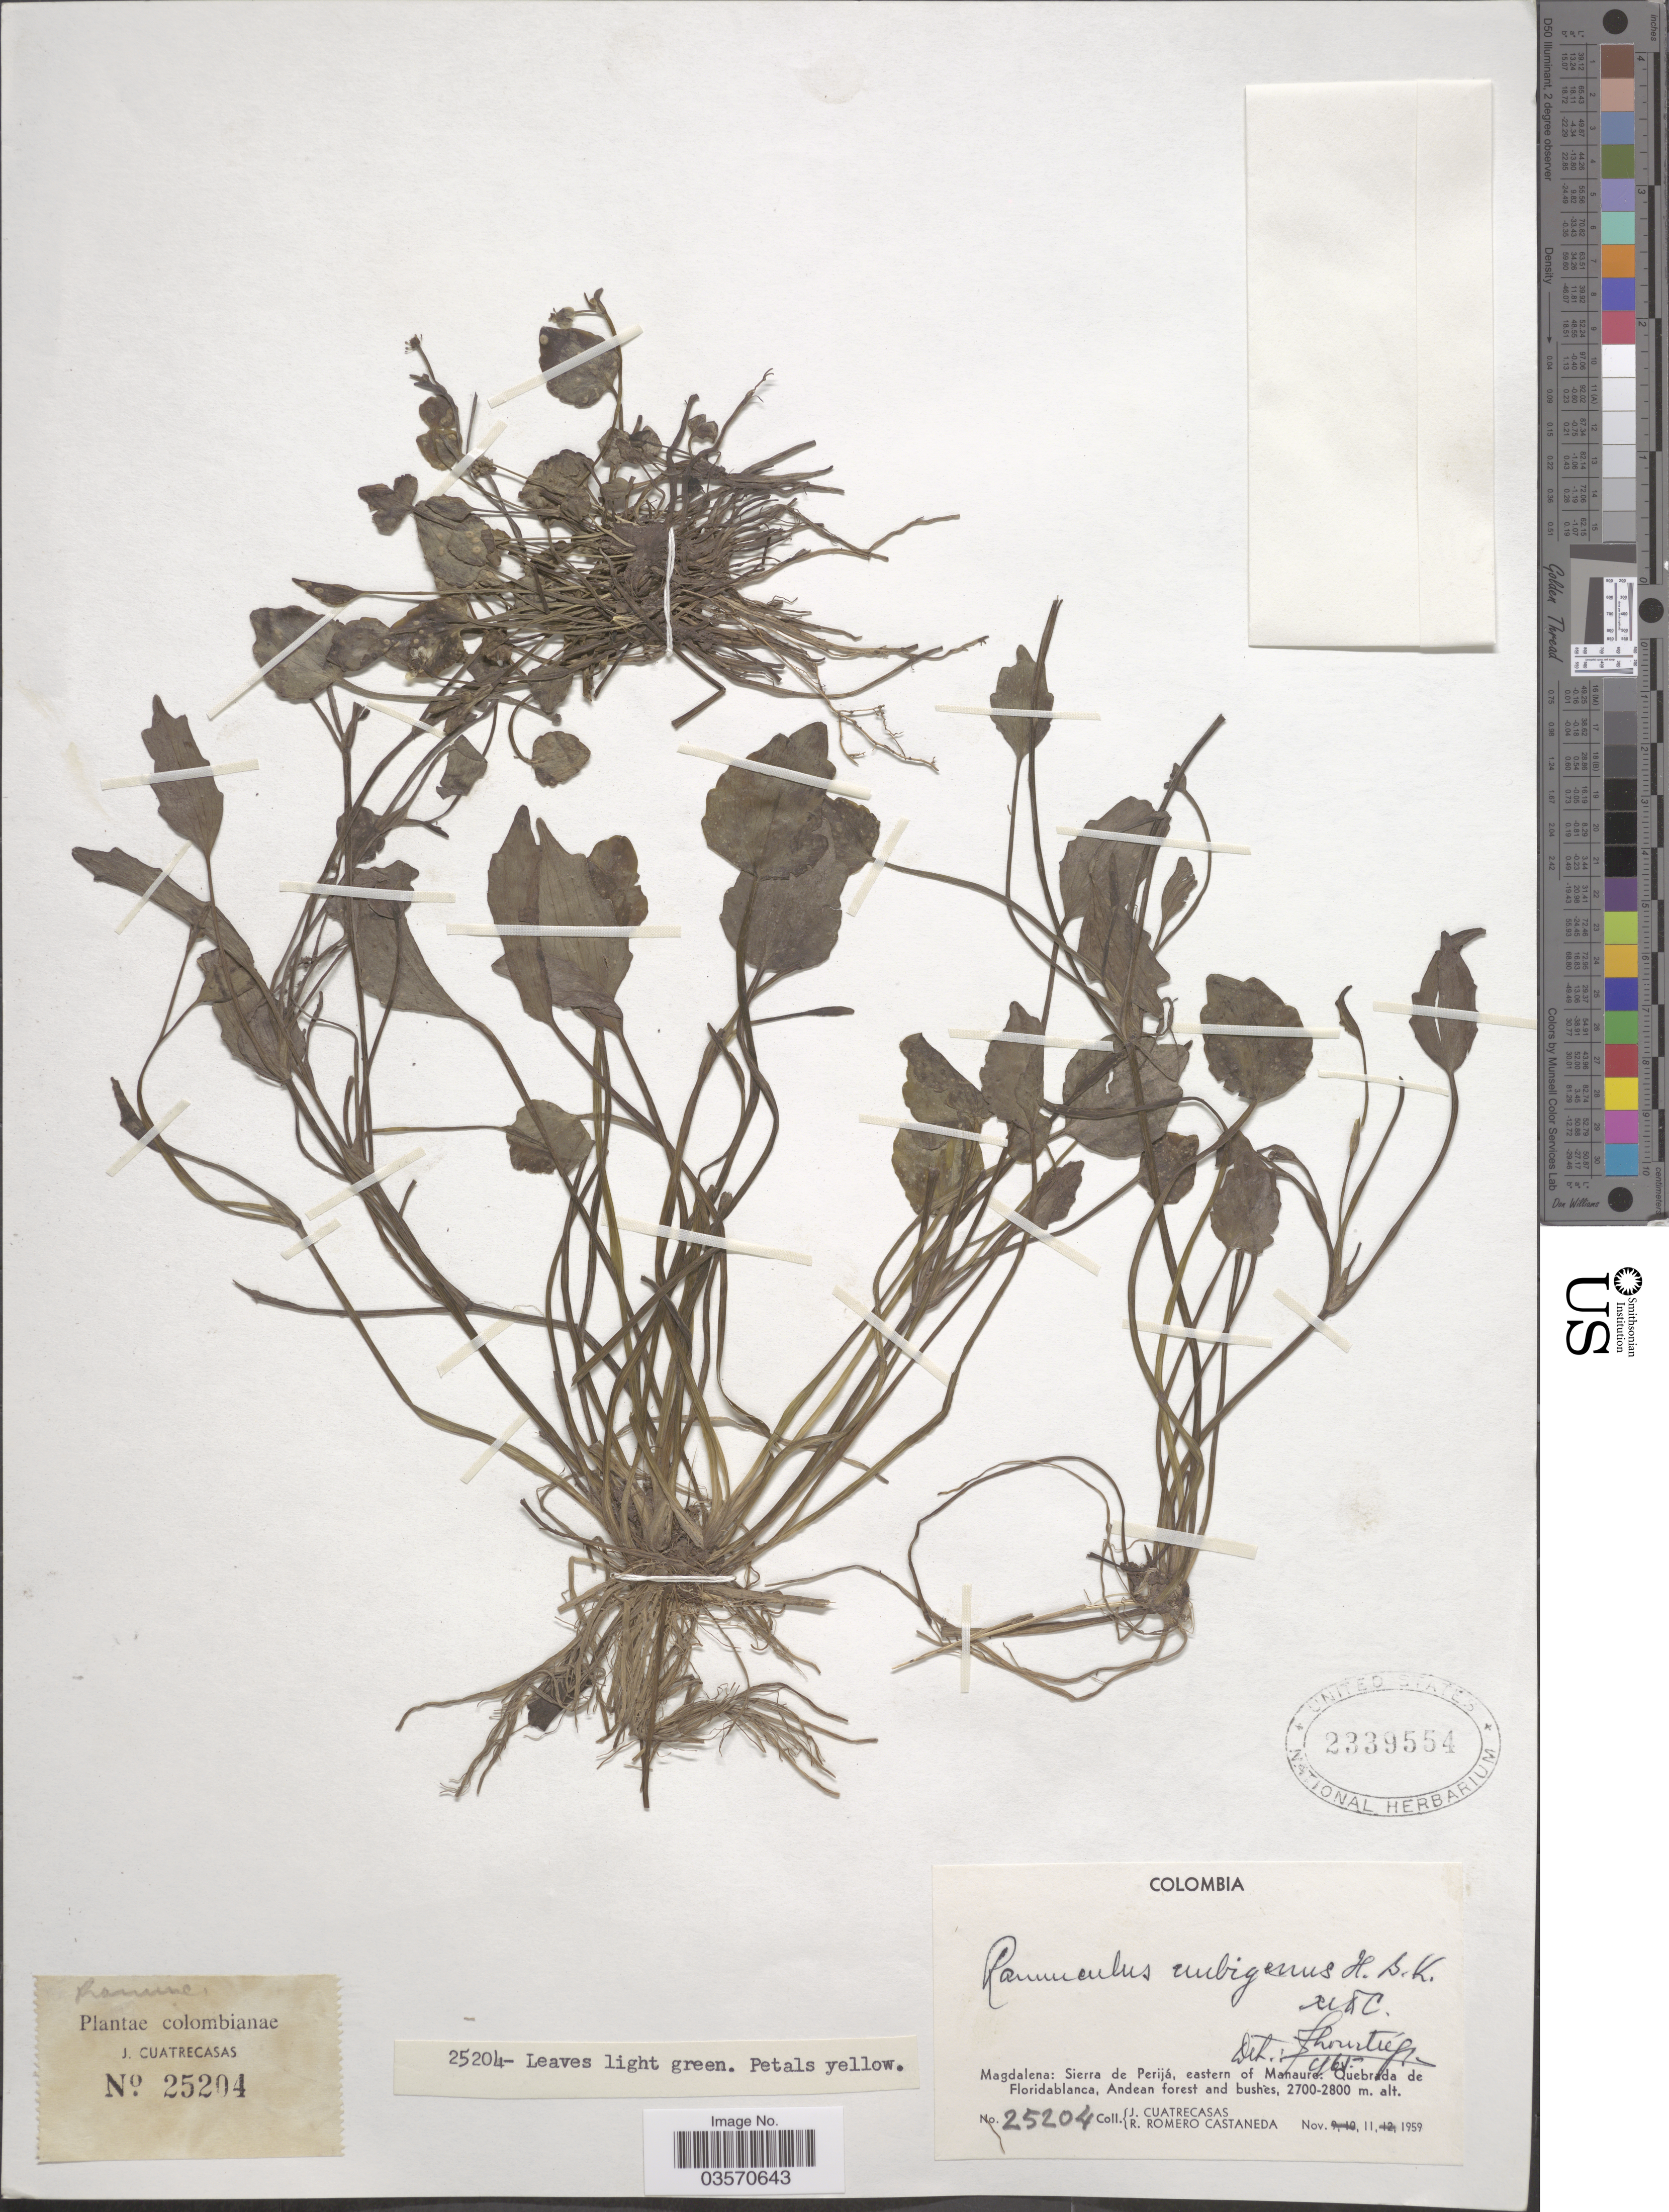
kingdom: Plantae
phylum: Tracheophyta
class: Magnoliopsida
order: Ranunculales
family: Ranunculaceae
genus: Ranunculus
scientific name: Ranunculus nubigenus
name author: Humb. et al. ex DC.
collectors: J. Cuatrecasas & R. Romero Castañeda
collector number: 25204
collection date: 1959-11-11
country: Colombia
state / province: Magdalena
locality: Sierra de Perijá, eastern of Manaure: Quebrada de Floridablanca, Andean forest and bushes.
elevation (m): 2700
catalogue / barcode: US 2339554